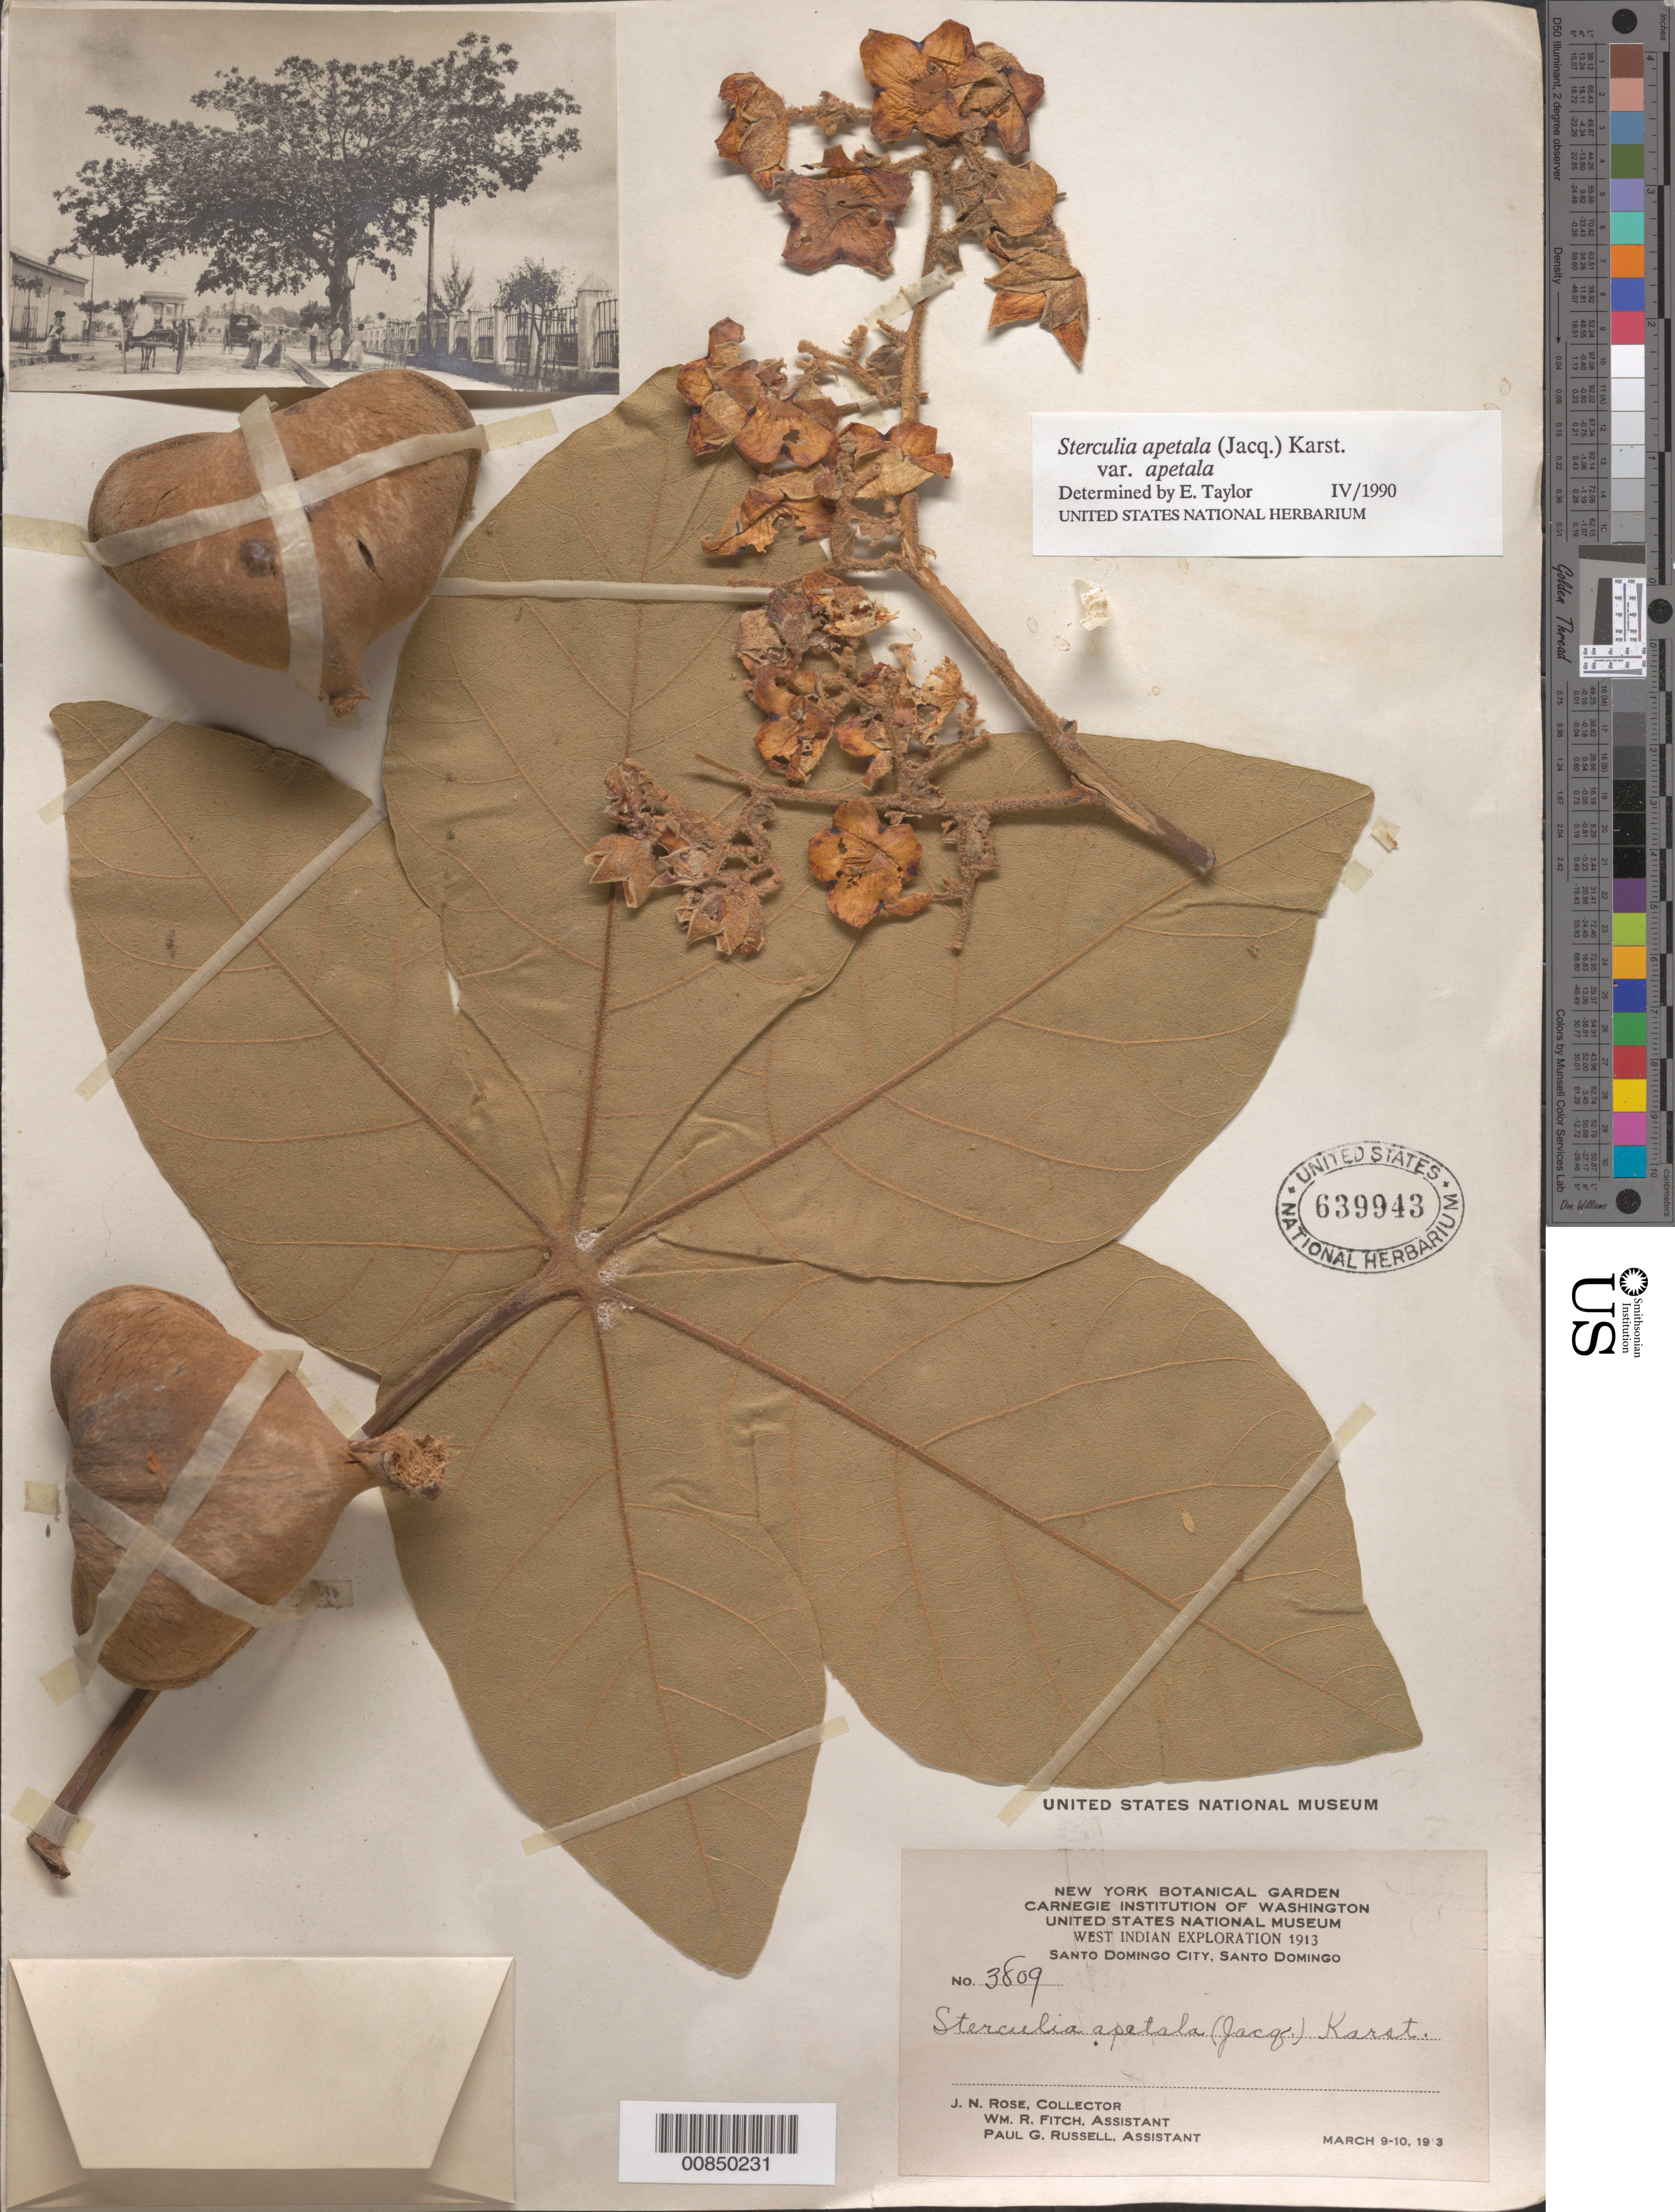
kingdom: Plantae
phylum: Tracheophyta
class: Magnoliopsida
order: Malvales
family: Malvaceae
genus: Sterculia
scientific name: Sterculia apetala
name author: (Jacq.) H. Karst.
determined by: Taylor, E.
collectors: J. N. Rose, W. R. Fitch & P. G. Russell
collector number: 3809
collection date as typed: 09 Mar 1913 to 10 Mar 1913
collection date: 1913-03-09/1913-03-10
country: Dominican Republic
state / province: Distrito Nacional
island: Hispaniola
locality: Santo Domingo City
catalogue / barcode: US 639943